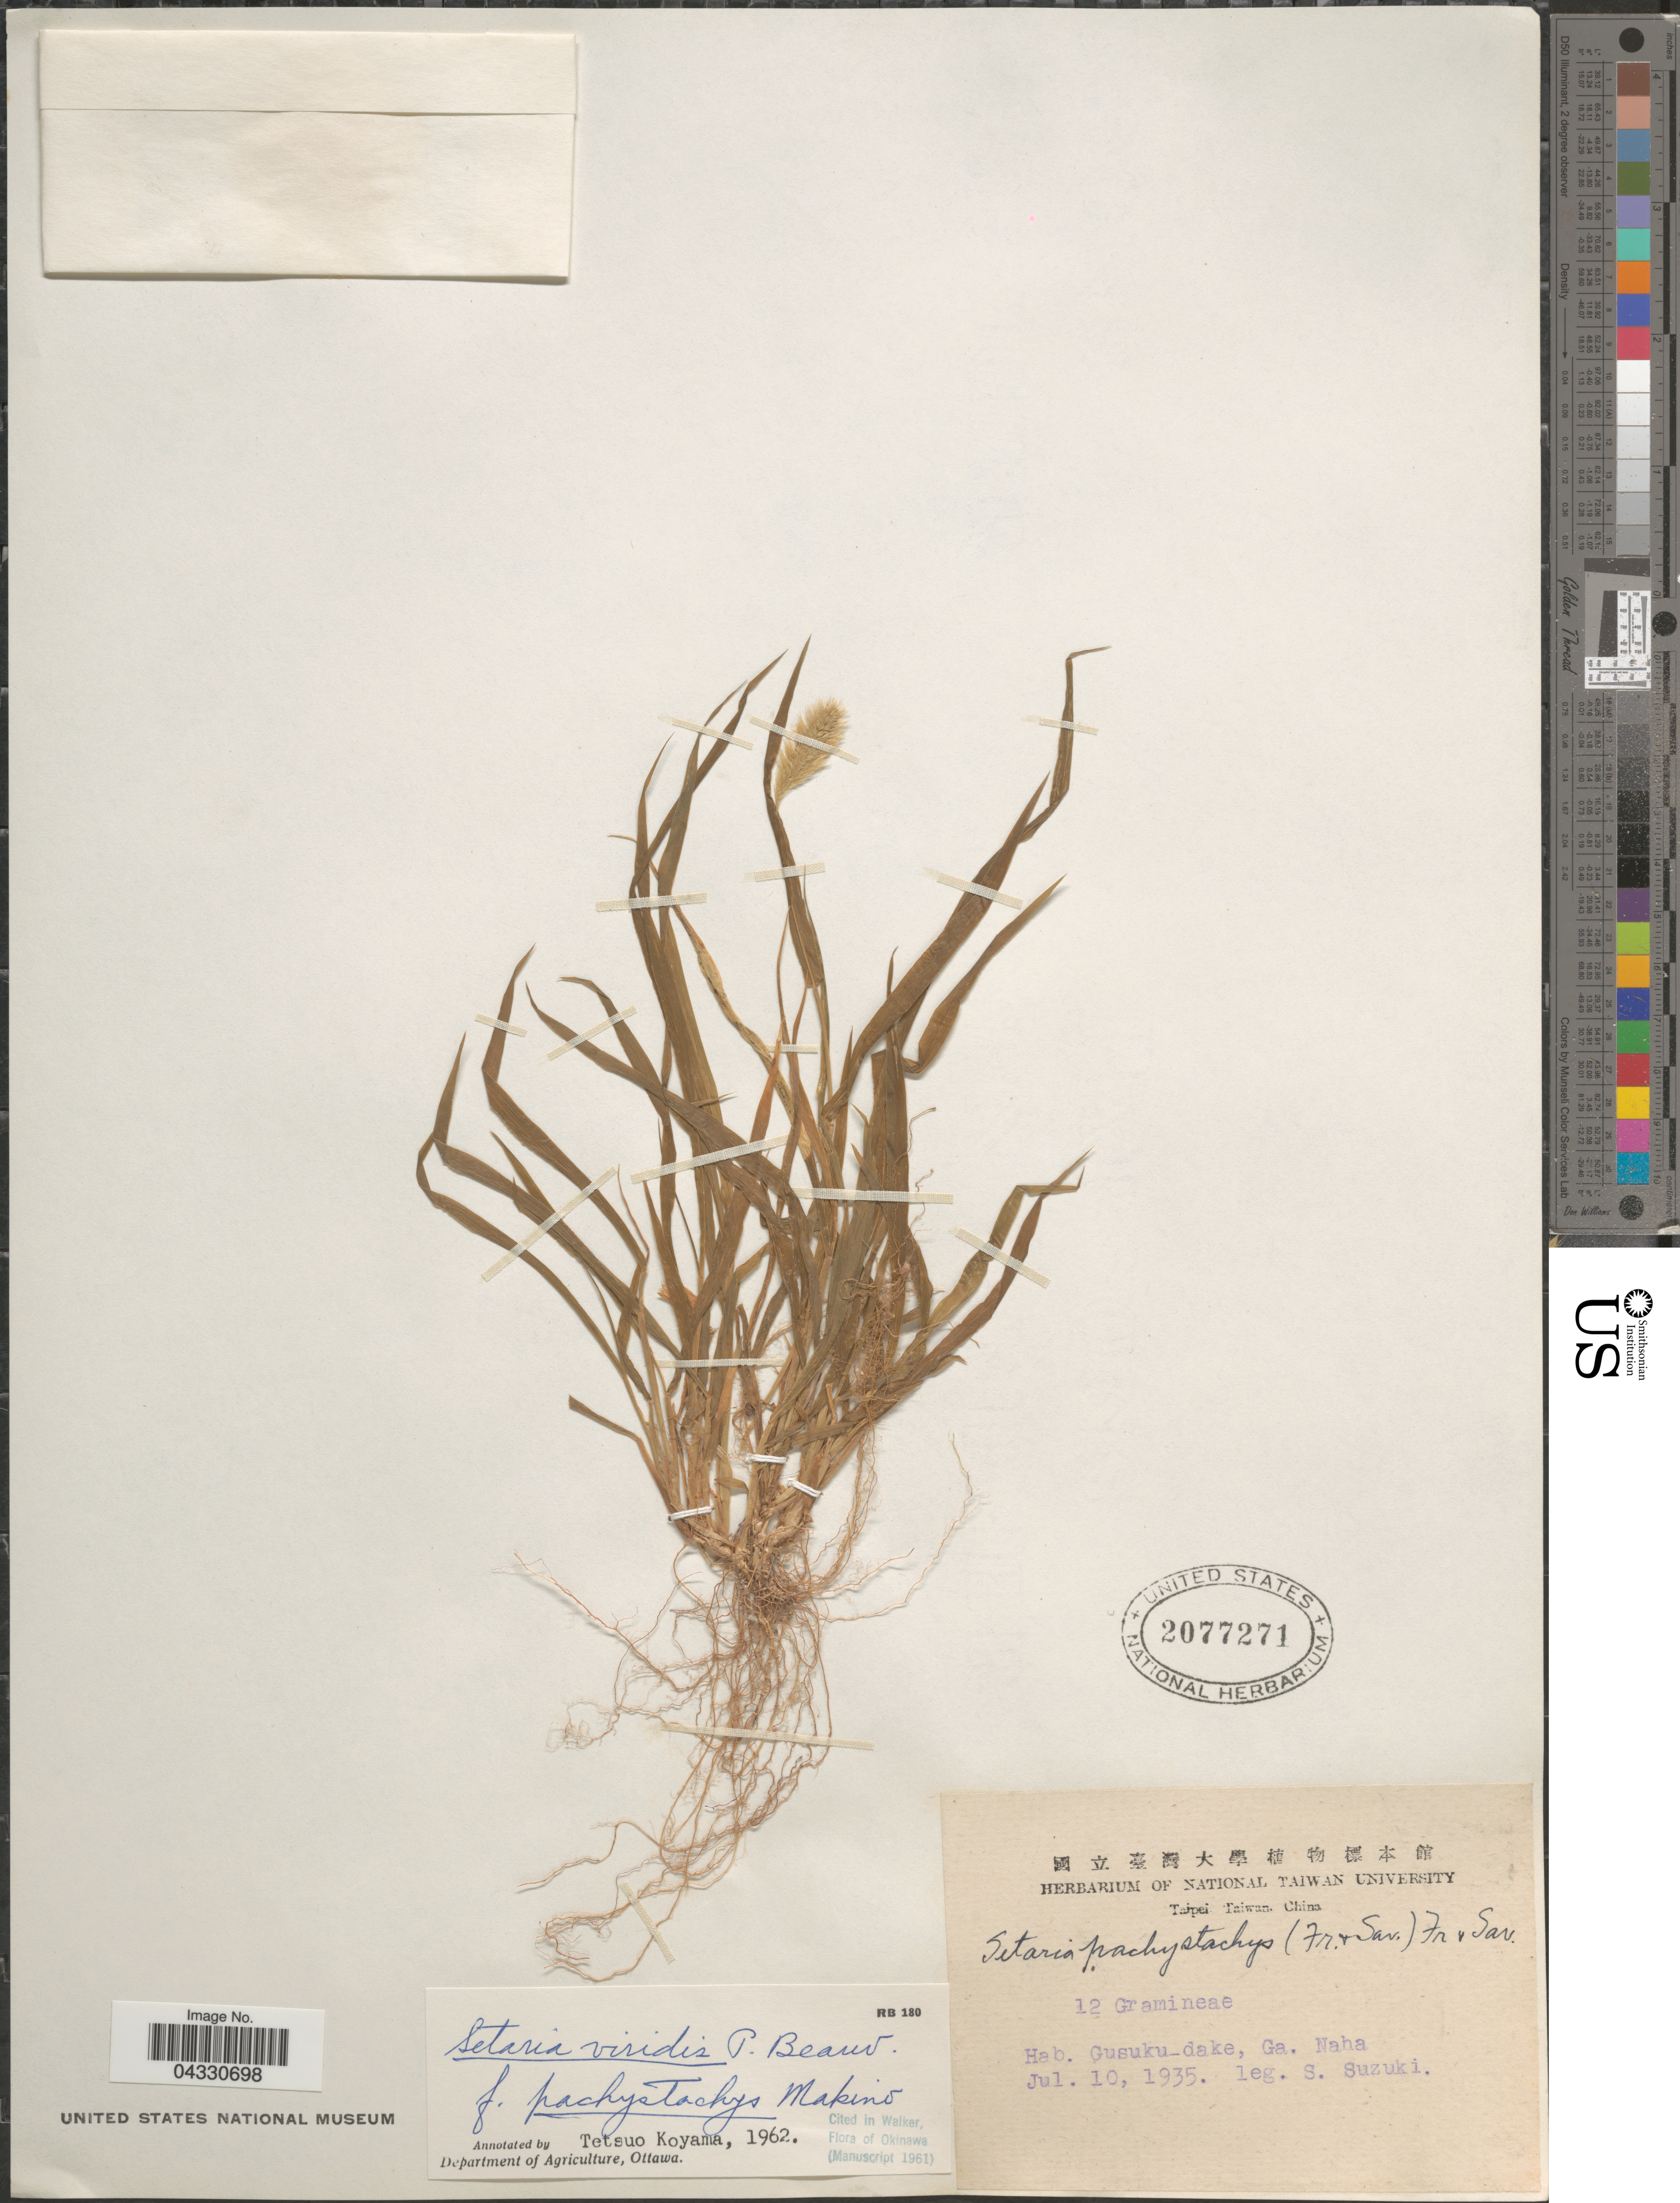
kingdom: Plantae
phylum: Tracheophyta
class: Liliopsida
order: Poales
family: Poaceae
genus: Setaria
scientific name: Setaria viridis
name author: (L.) P. Beauv.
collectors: S. Suzuki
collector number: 12?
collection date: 1935-07-10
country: Japan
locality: Gusuku_dake, Ga. Naha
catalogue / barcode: US 2077271